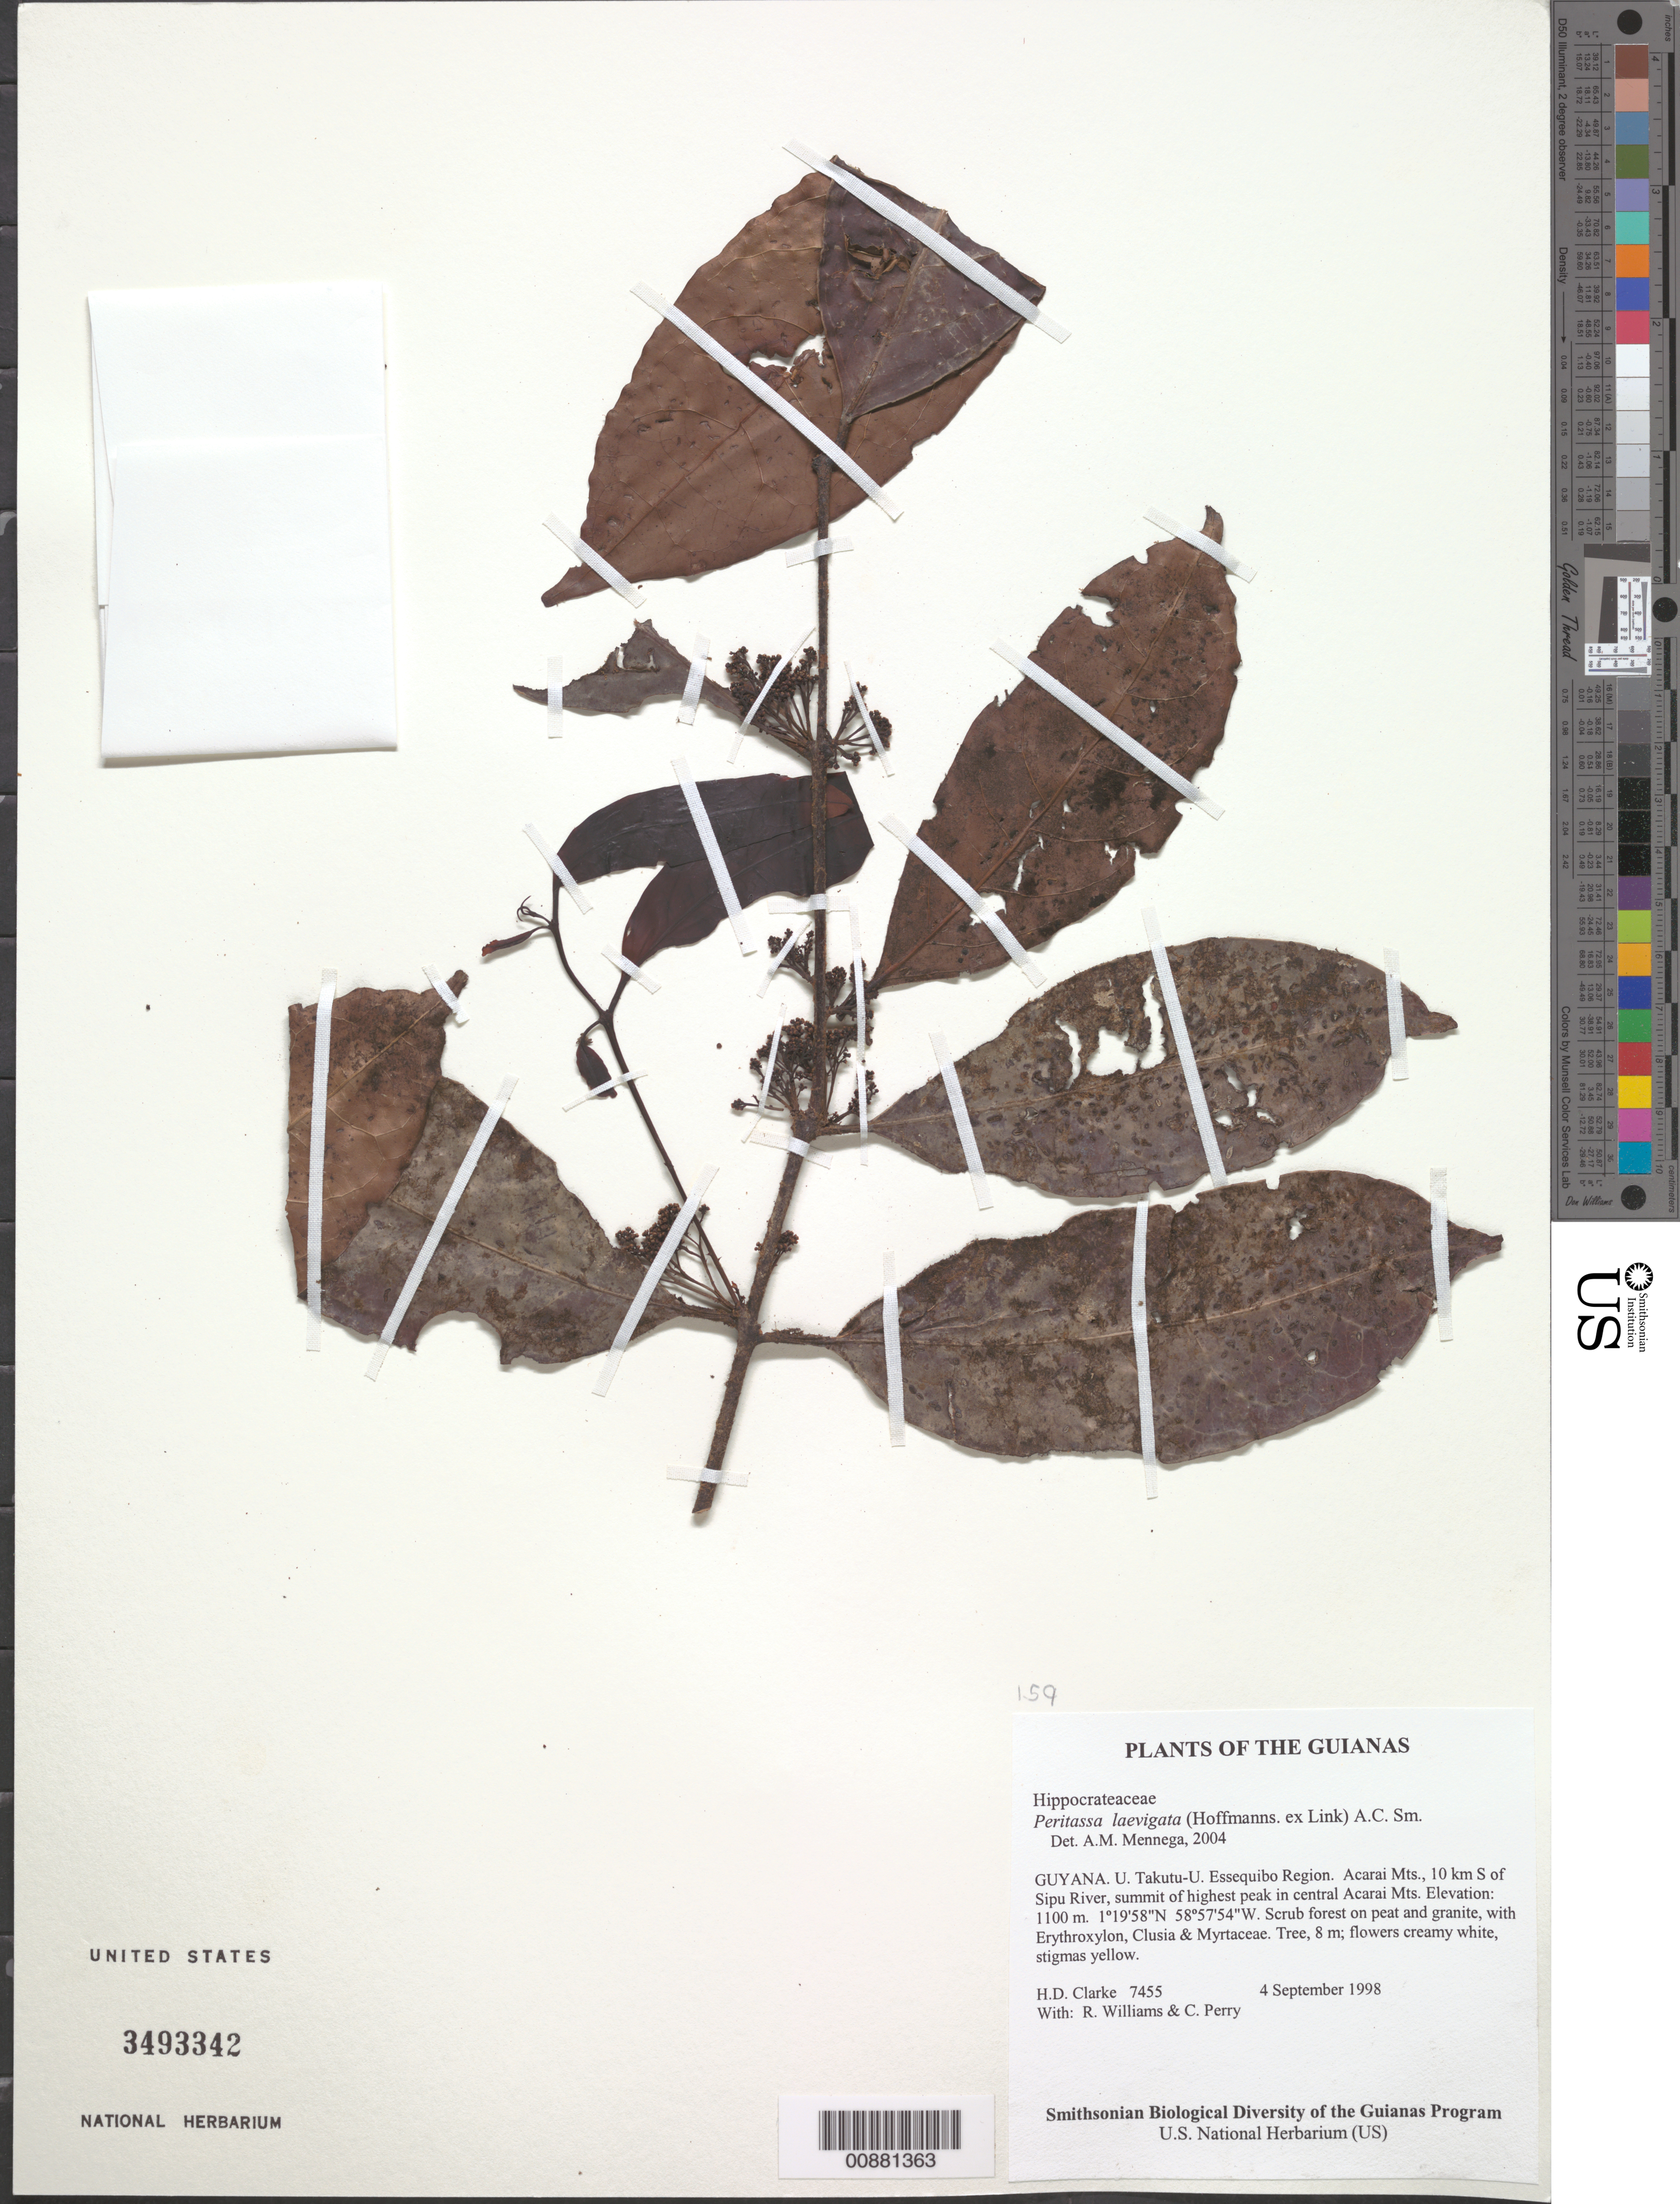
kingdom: Plantae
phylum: Tracheophyta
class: Magnoliopsida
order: Celastrales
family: Celastraceae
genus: Peritassa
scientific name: Peritassa laevigata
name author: (Hoffmanns. ex Link) A.C. Sm.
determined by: Mennega, A. M. W.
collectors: H. D. Clarke, R. Williams & C. Perry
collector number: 7455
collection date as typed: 4 September 1998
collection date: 1998-09-04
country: Guyana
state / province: U. Takutu-U. Essequibo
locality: Acarai Mts., 10 km S of Sipu River, summit of highest peak in central Acarai Mts.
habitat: Scrub forest on peat and granite, with Erythroxylum, Clusia & Myrtaceae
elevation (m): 1100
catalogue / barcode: US 3493342